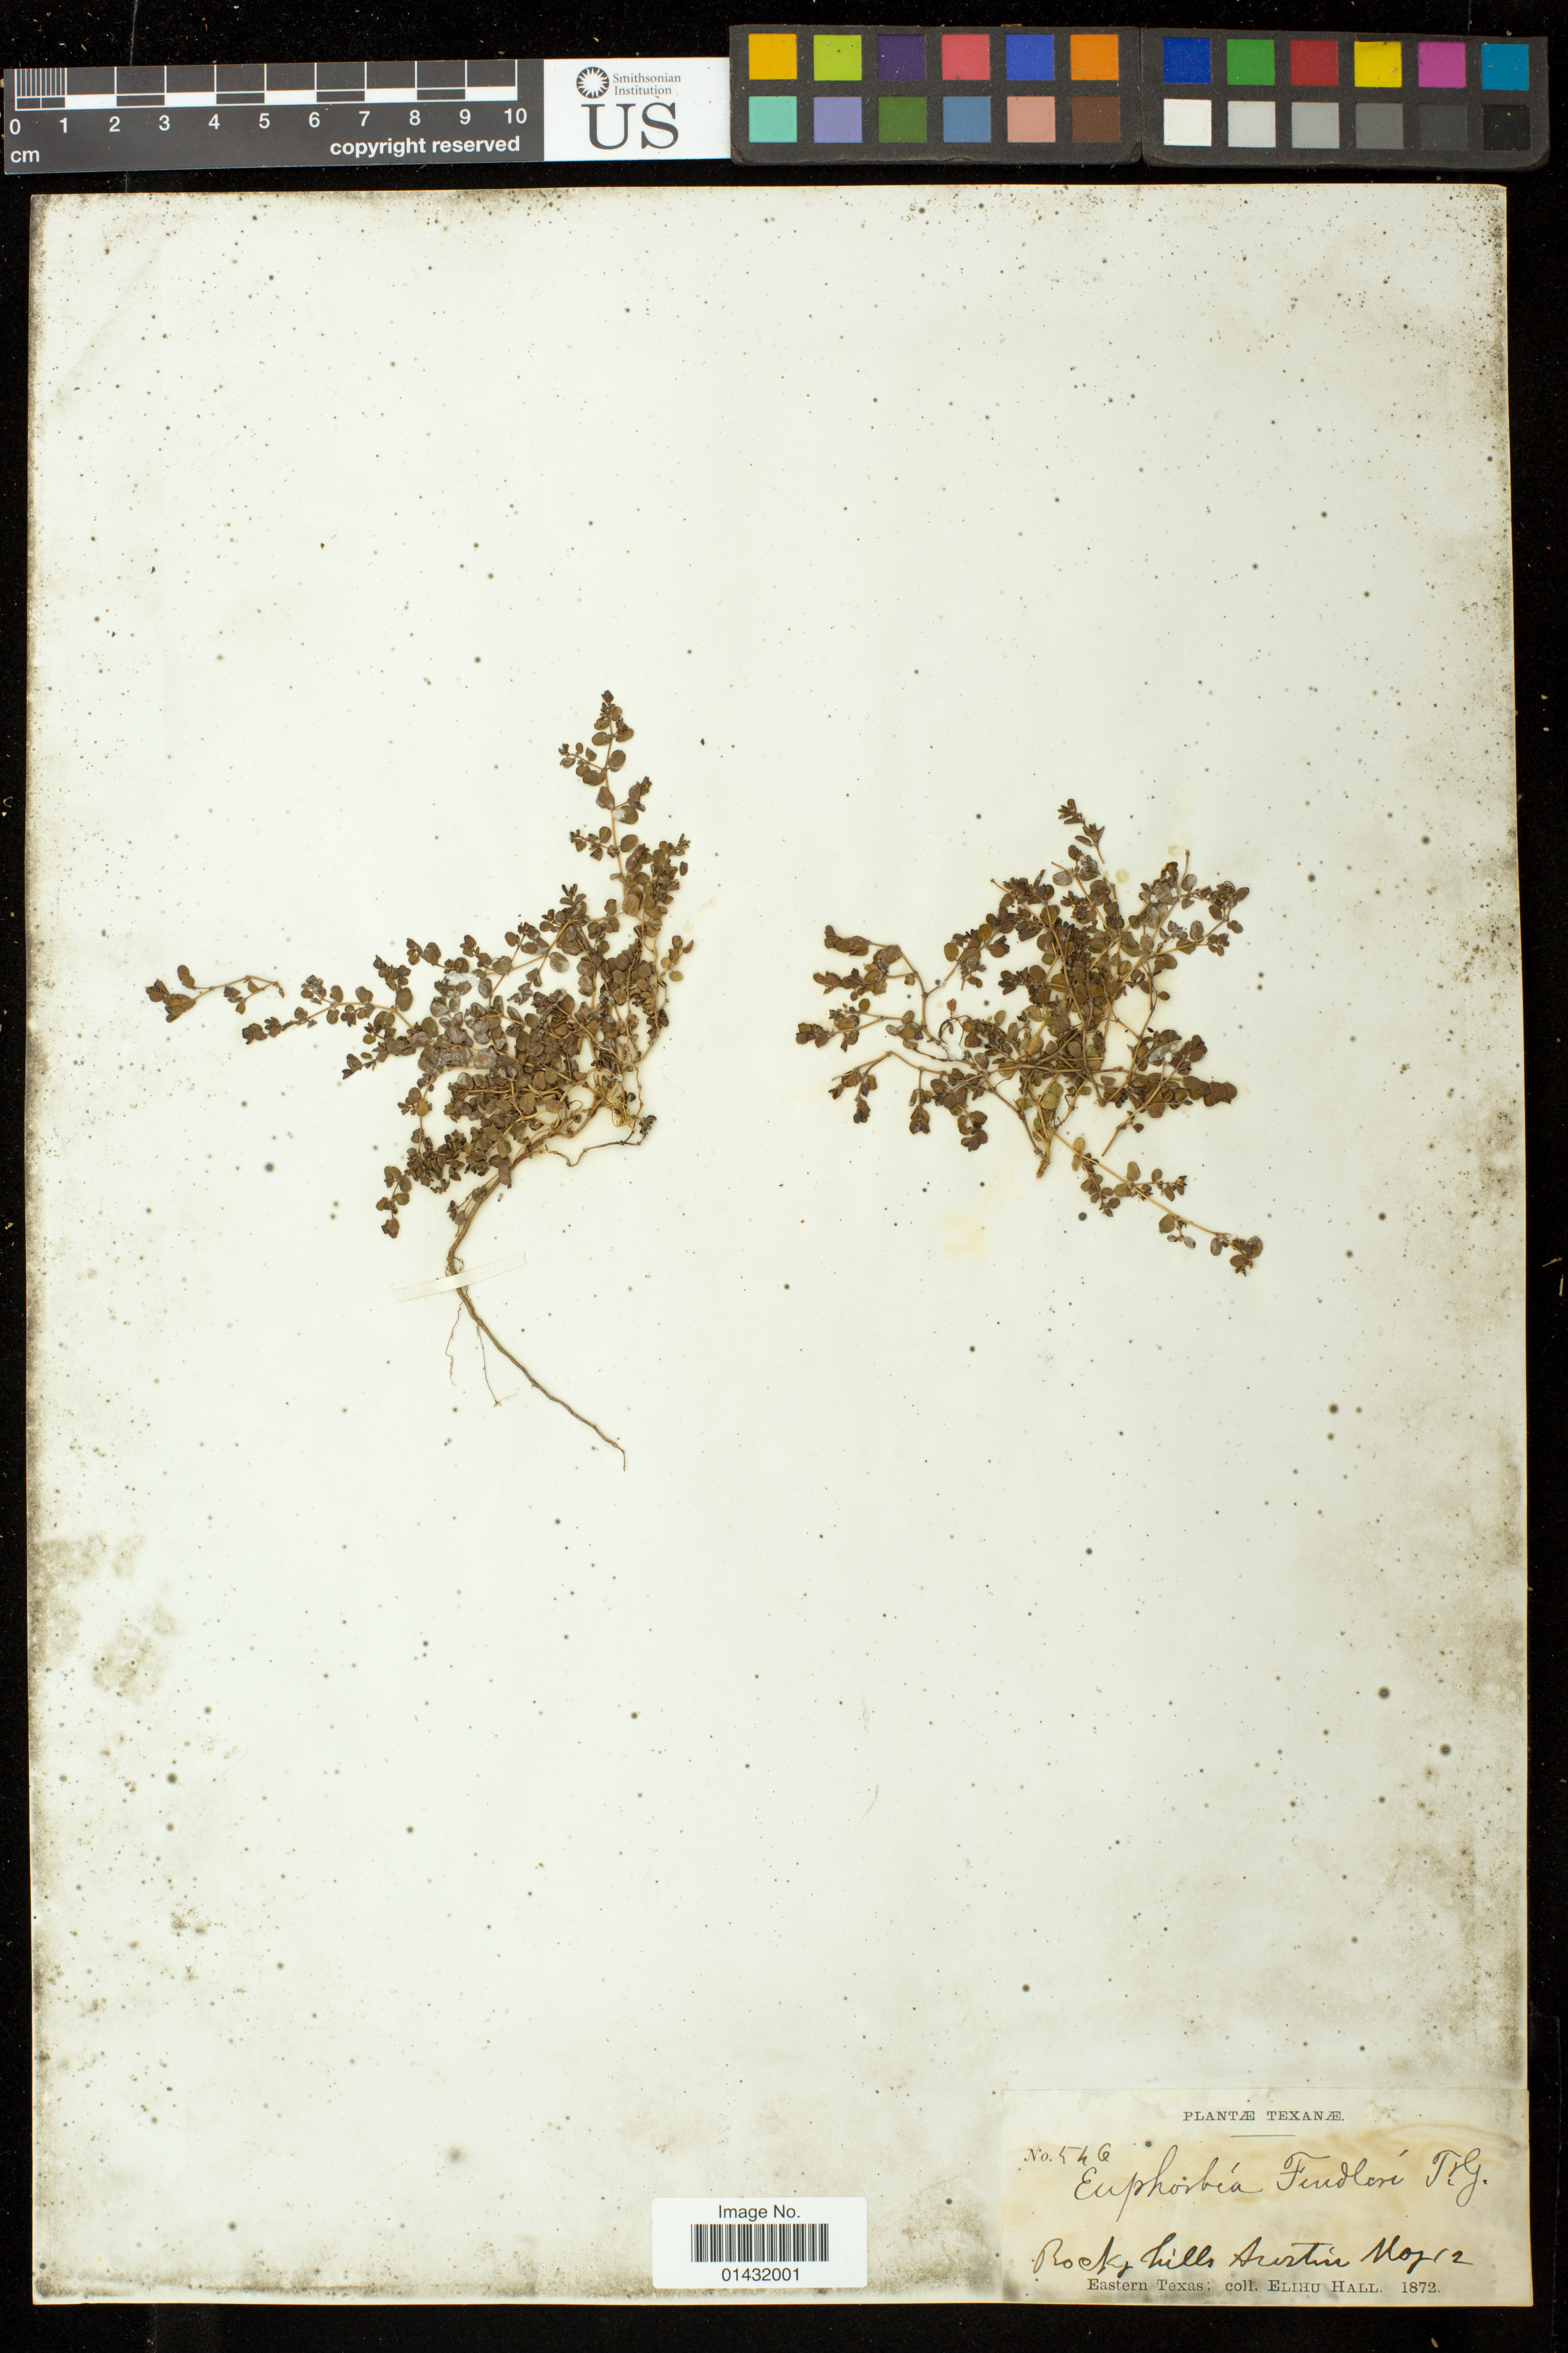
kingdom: Plantae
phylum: Tracheophyta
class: Magnoliopsida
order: Malpighiales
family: Euphorbiaceae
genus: Euphorbia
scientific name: Euphorbia fendleri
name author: Torr. & A. Gray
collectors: E. Hall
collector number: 546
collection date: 1872-05-12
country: United States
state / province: Texas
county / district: Travis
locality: Rocky hills Austin